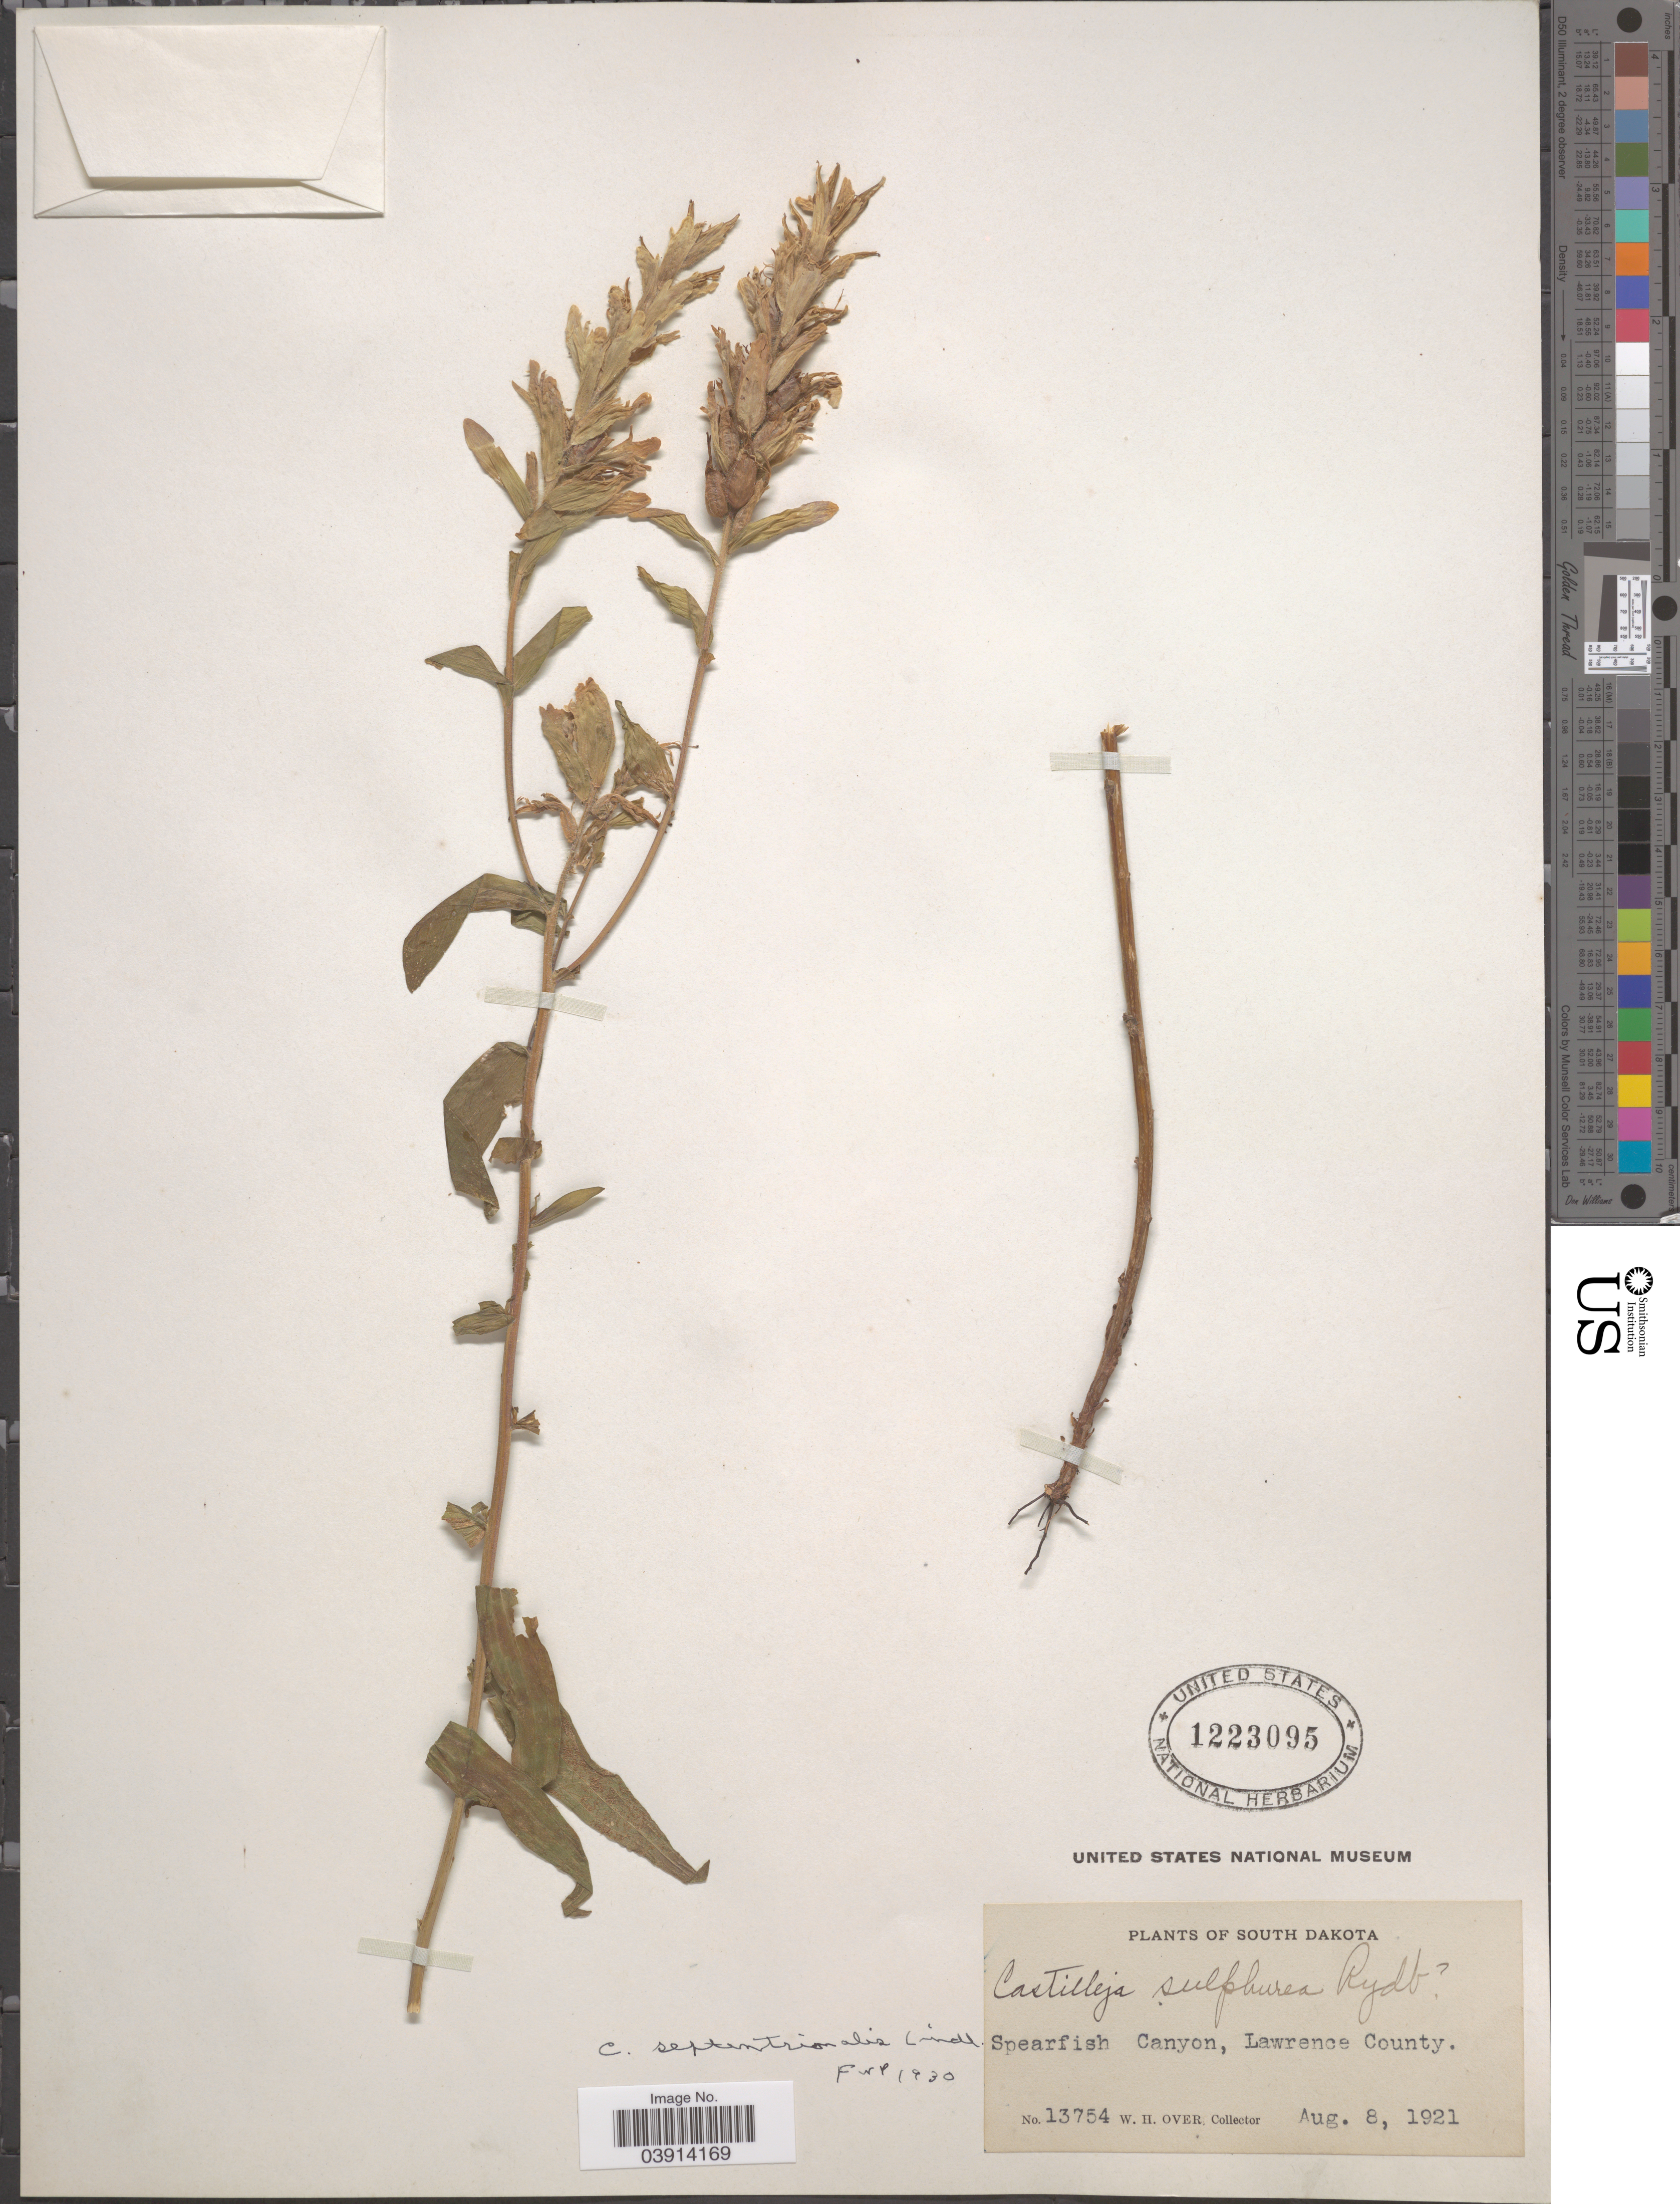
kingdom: Plantae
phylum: Tracheophyta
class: Magnoliopsida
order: Lamiales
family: Orobanchaceae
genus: Castilleja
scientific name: Castilleja septentrionalis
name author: Lindl.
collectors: W. Over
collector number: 13754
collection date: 1921-08-08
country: United States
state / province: South Dakota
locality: Spearfish Canyon, Lawrence County.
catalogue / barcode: US 1223095